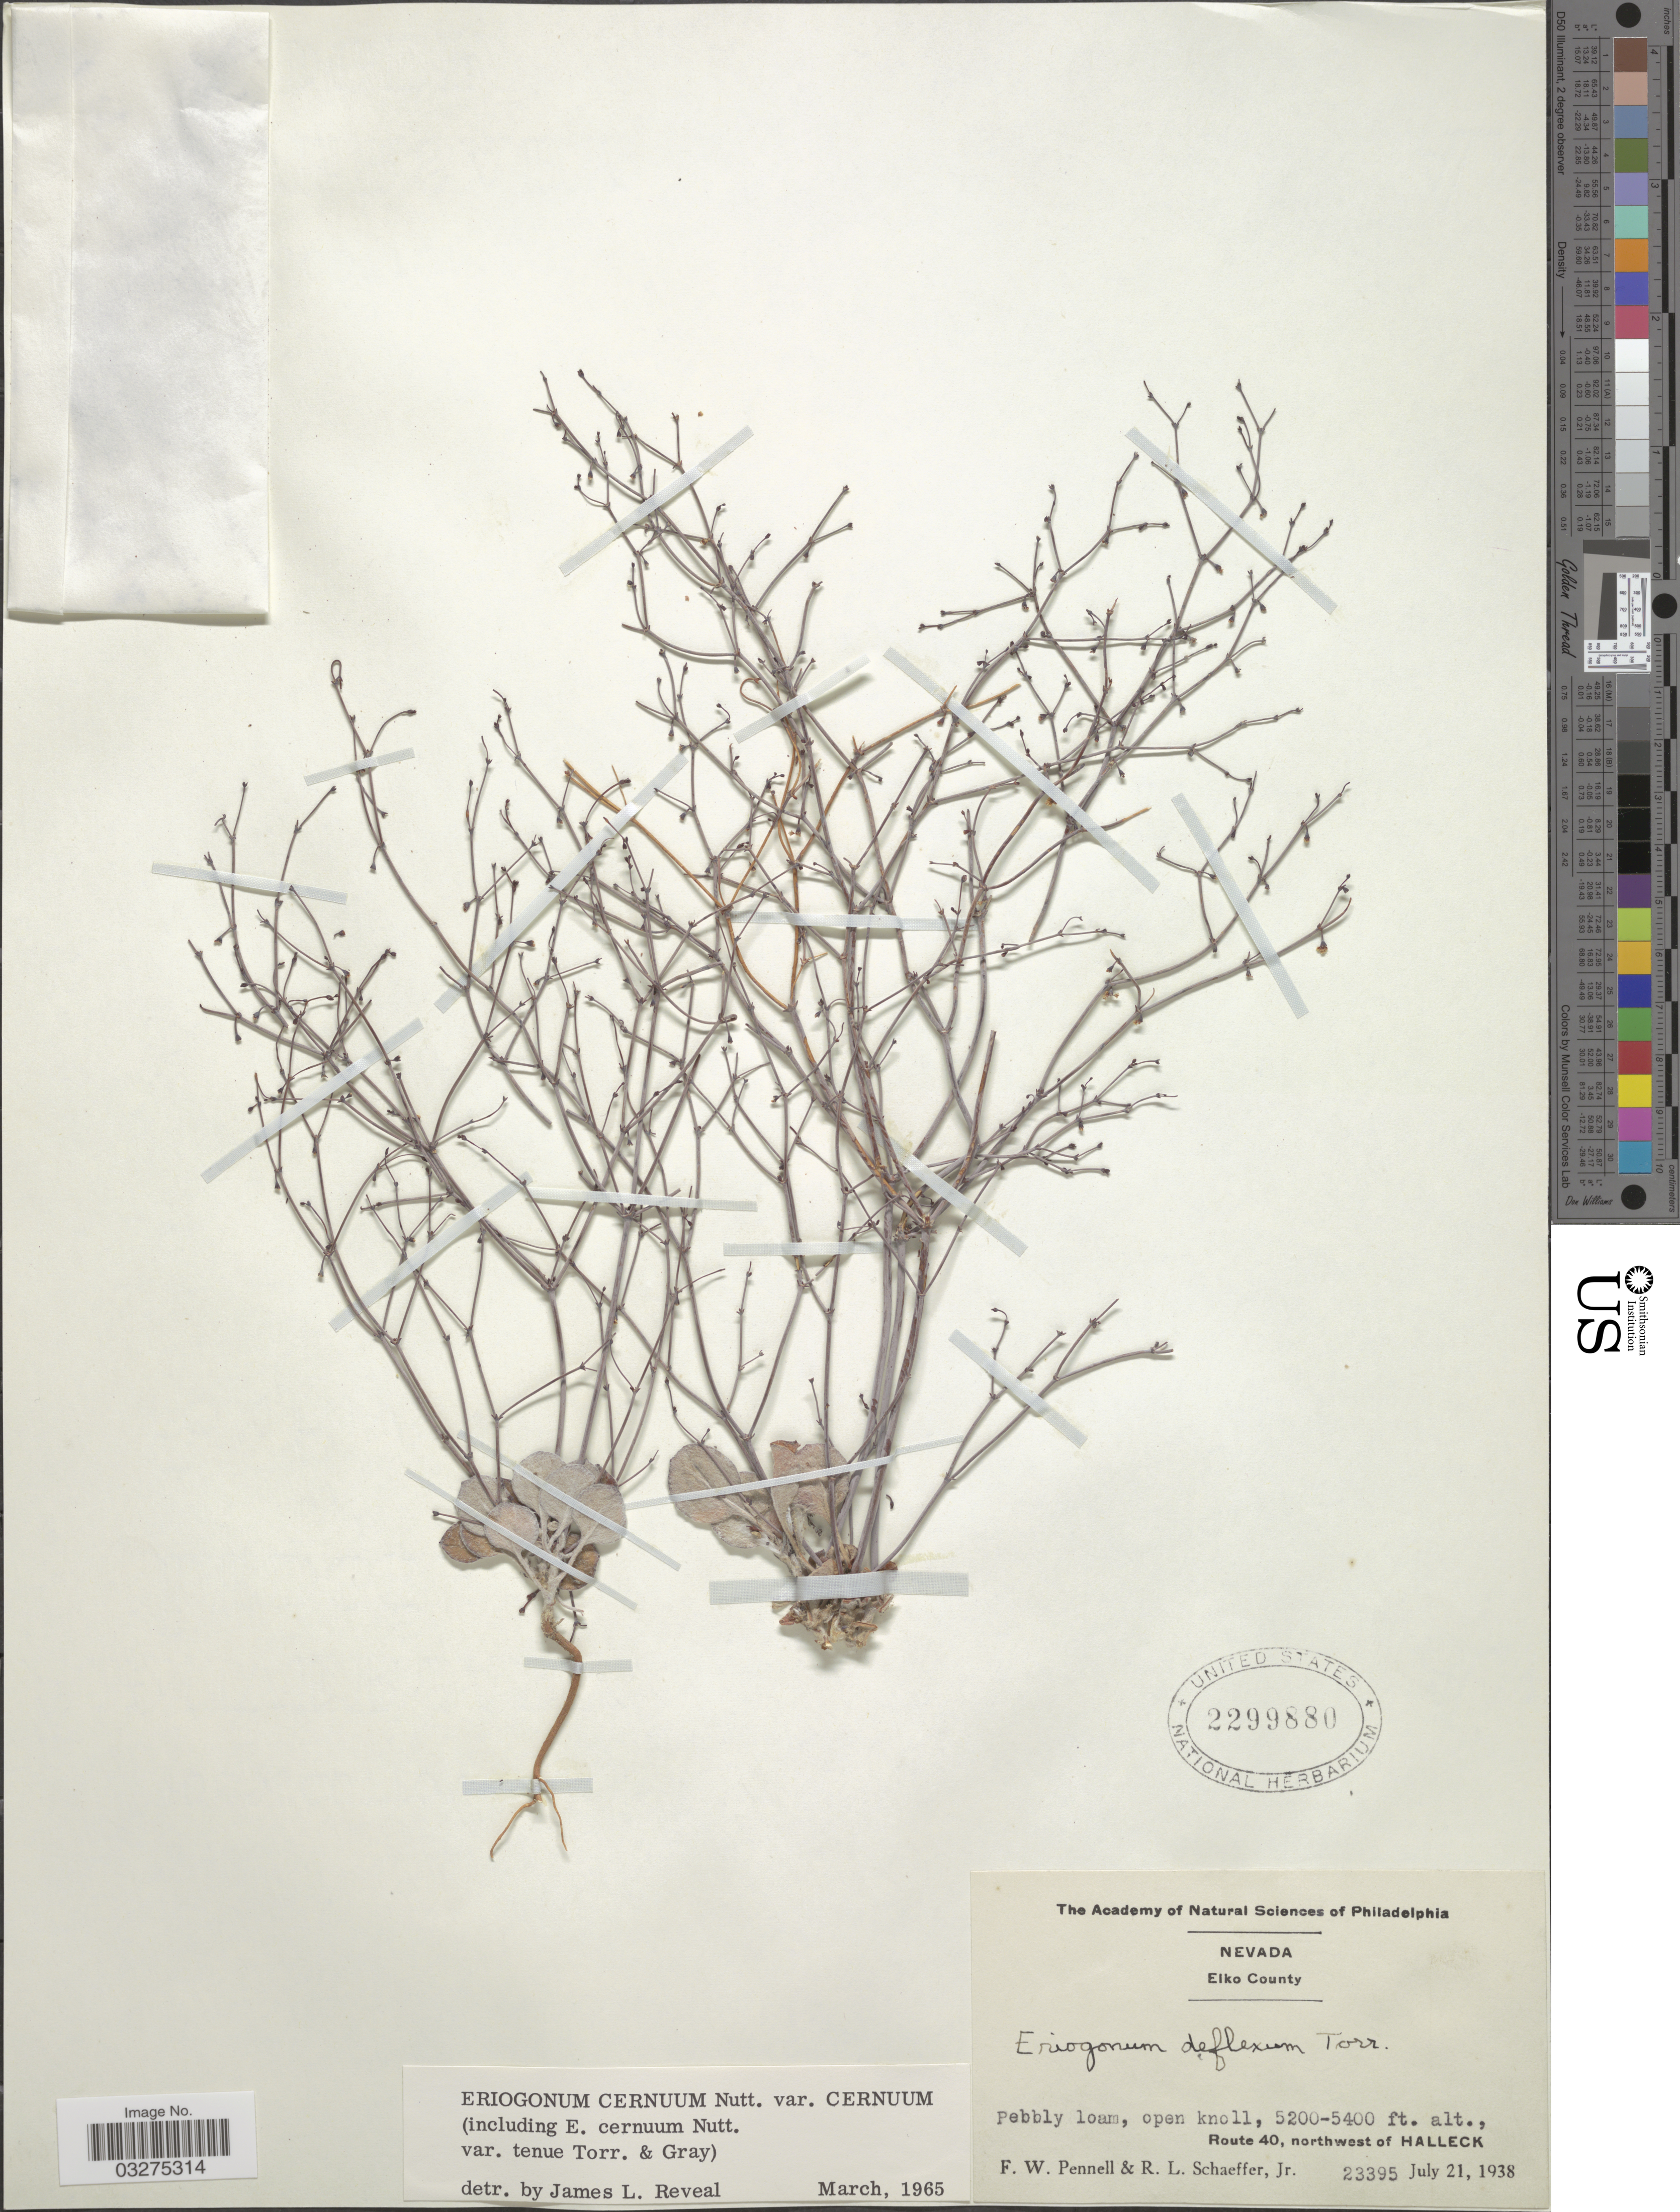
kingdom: Plantae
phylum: Tracheophyta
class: Magnoliopsida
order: Caryophyllales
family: Polygonaceae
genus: Eriogonum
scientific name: Eriogonum cernuum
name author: Nutt.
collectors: F. W. Pennell & R. L. Schaeffer Jr.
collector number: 23395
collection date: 1938-07-21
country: United States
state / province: Nevada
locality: Elko County. Route 40, northwest of Halleck.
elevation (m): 1585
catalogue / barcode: US 2299880